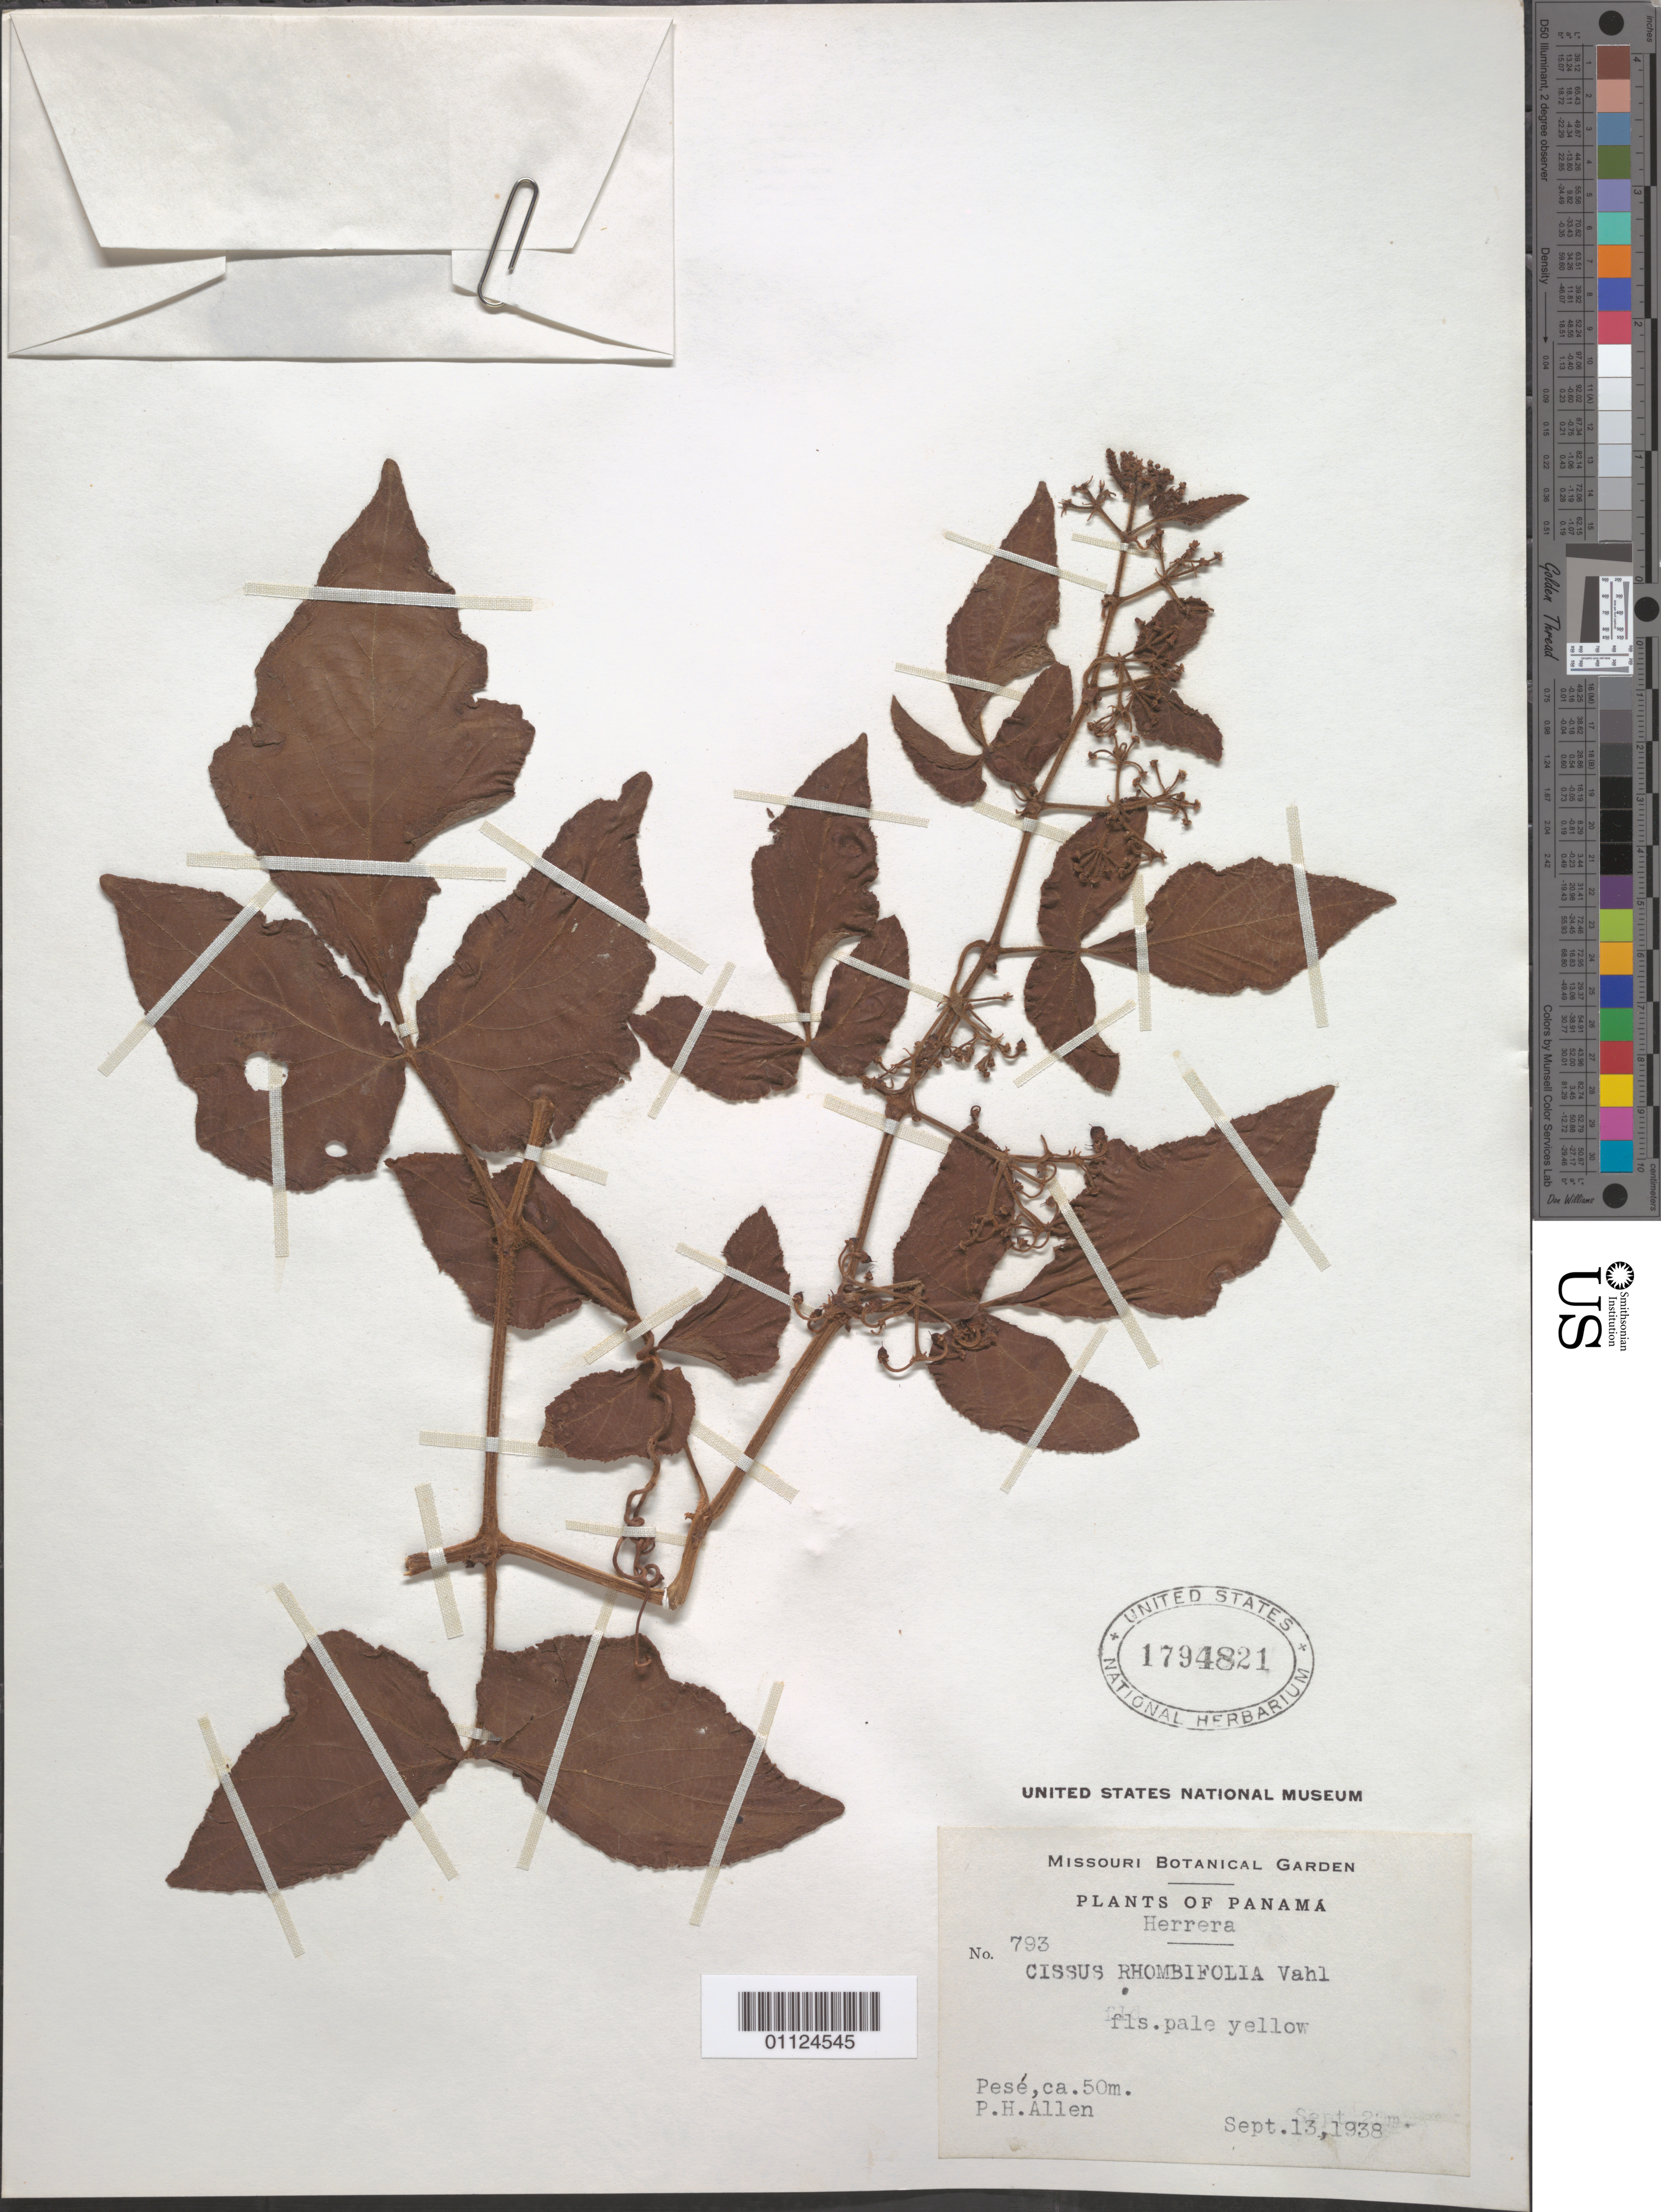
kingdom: Plantae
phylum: Tracheophyta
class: Magnoliopsida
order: Vitales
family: Vitaceae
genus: Cissus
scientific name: Cissus rhombifolia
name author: Vahl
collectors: P. H. Allen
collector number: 793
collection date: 1938-09-13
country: Panama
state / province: Herrera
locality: Pese.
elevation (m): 50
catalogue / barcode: US 1794821